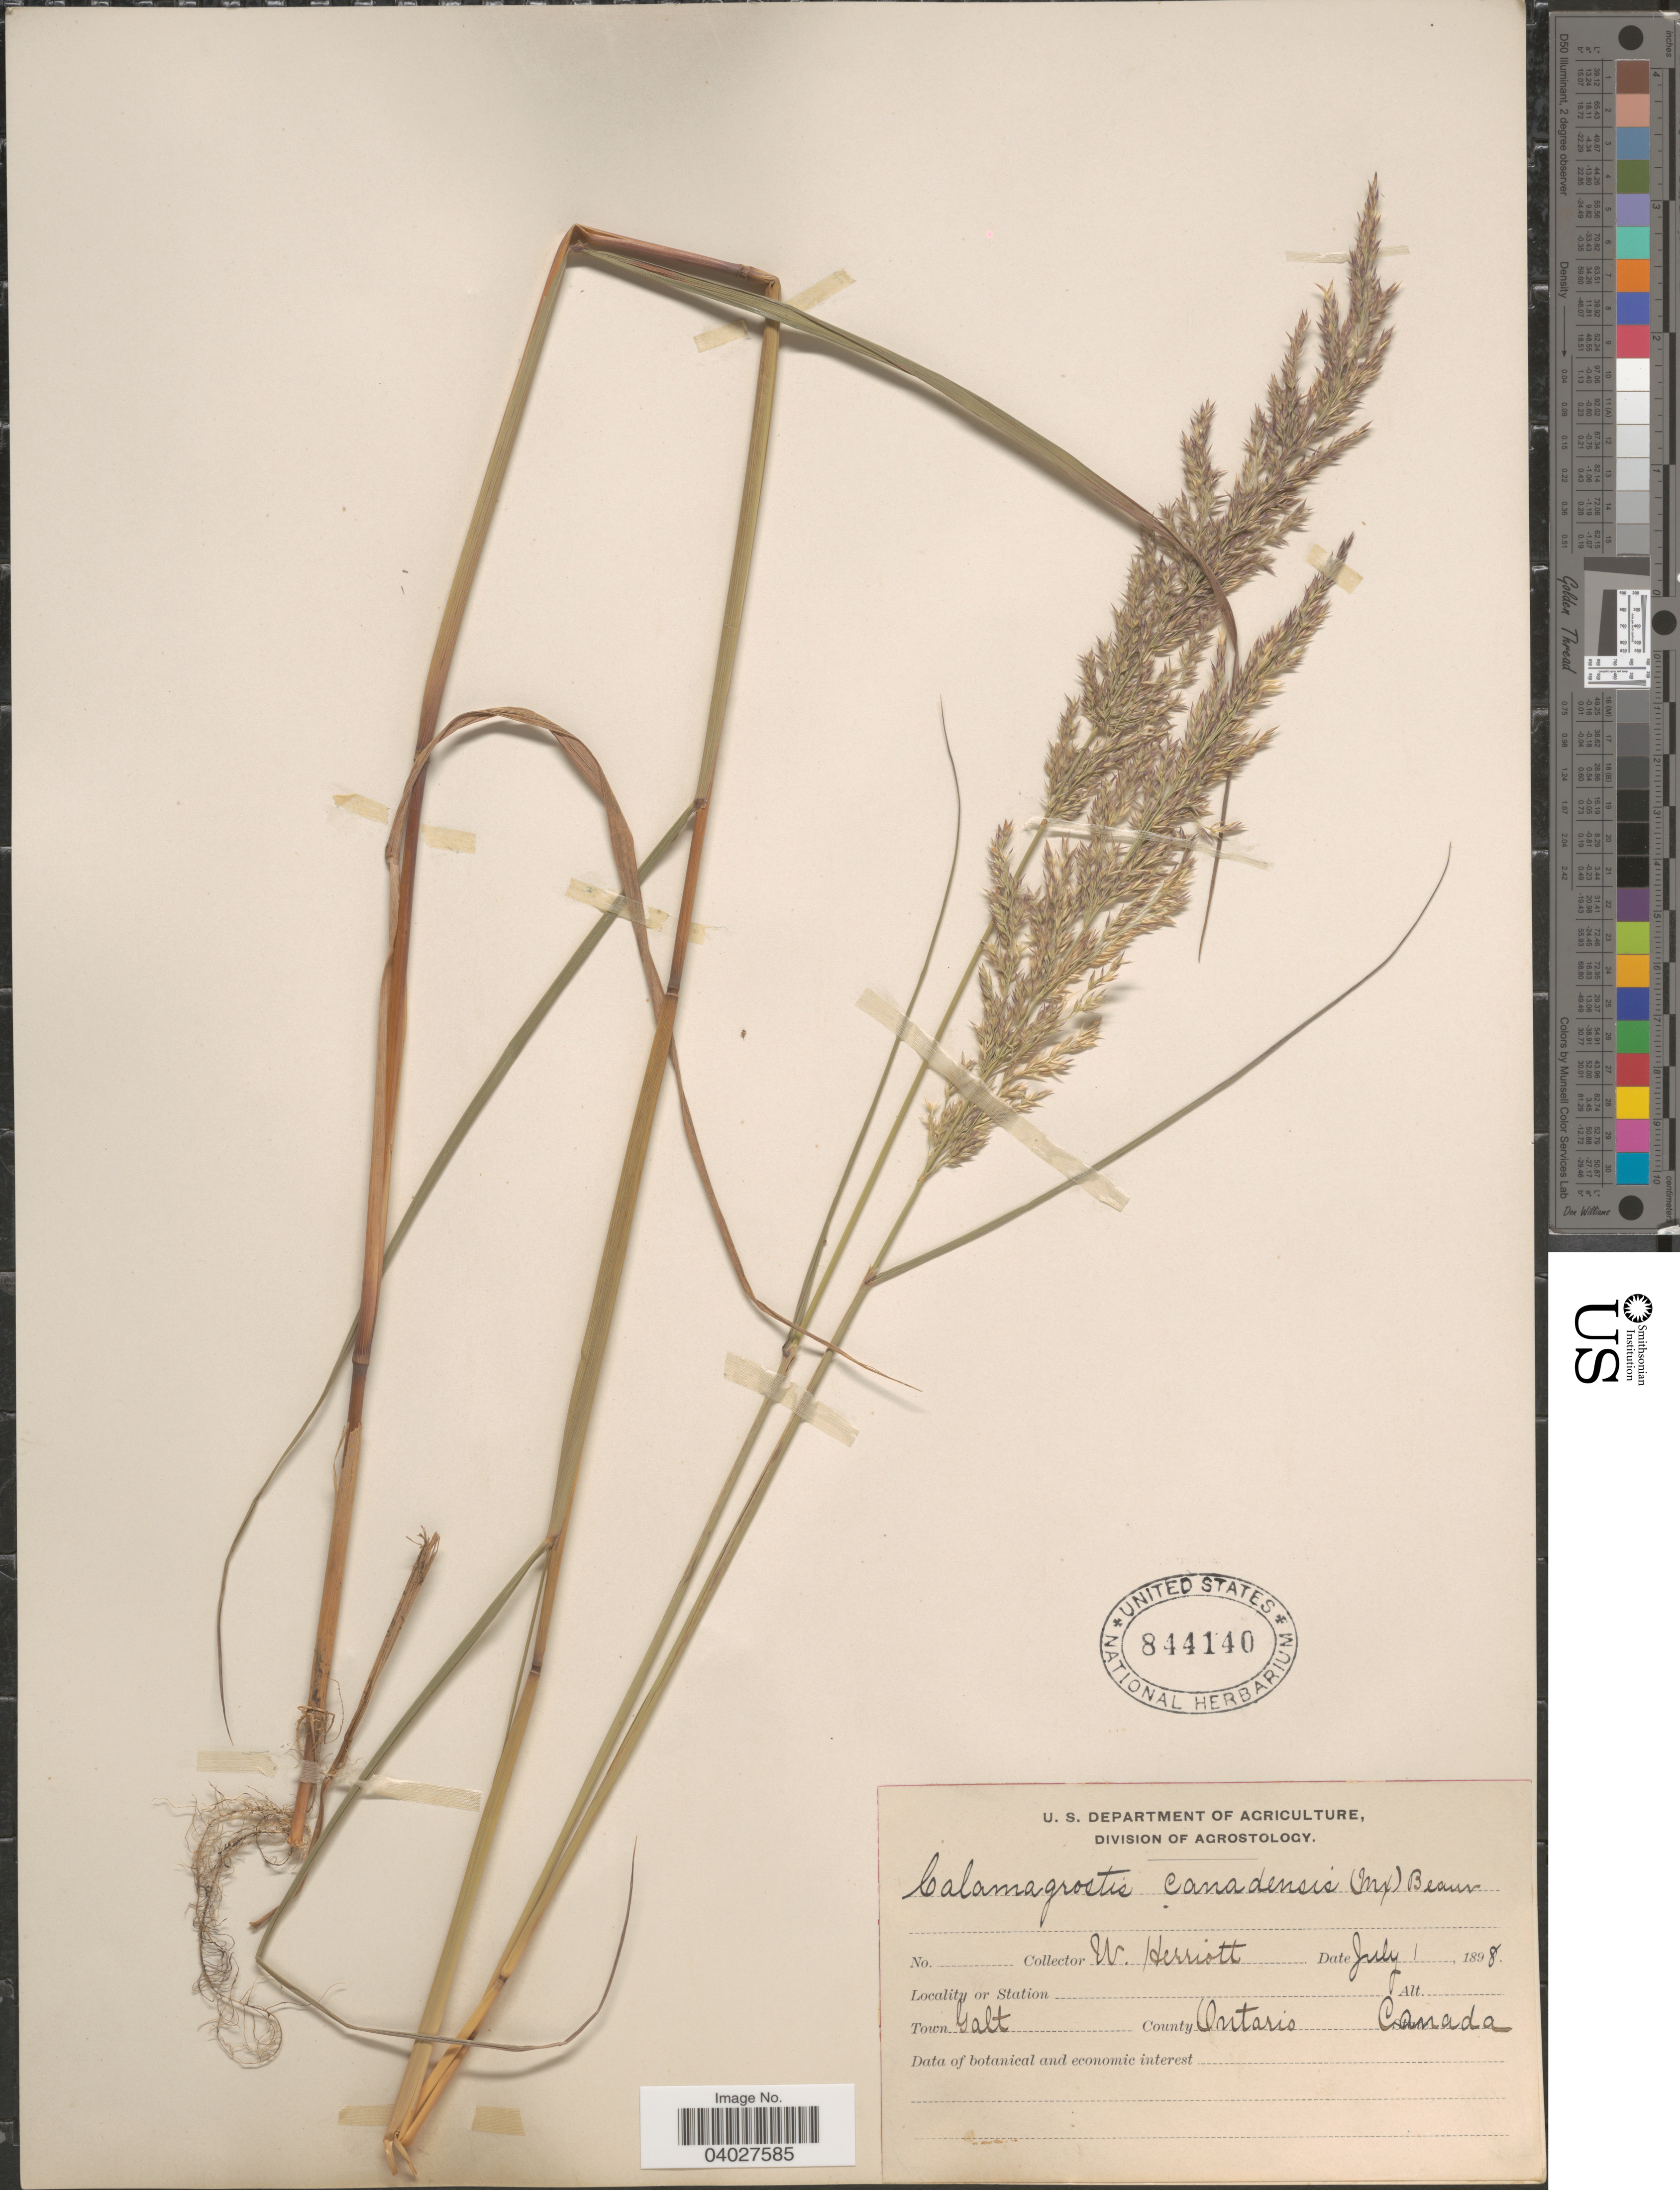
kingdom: Plantae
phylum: Tracheophyta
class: Liliopsida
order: Poales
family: Poaceae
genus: Calamagrostis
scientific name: Calamagrostis canadensis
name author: (Michx.) P. Beauv.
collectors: W. Herriot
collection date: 1898-07-01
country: Canada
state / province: Ontario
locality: Town Galt.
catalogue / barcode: US 844140